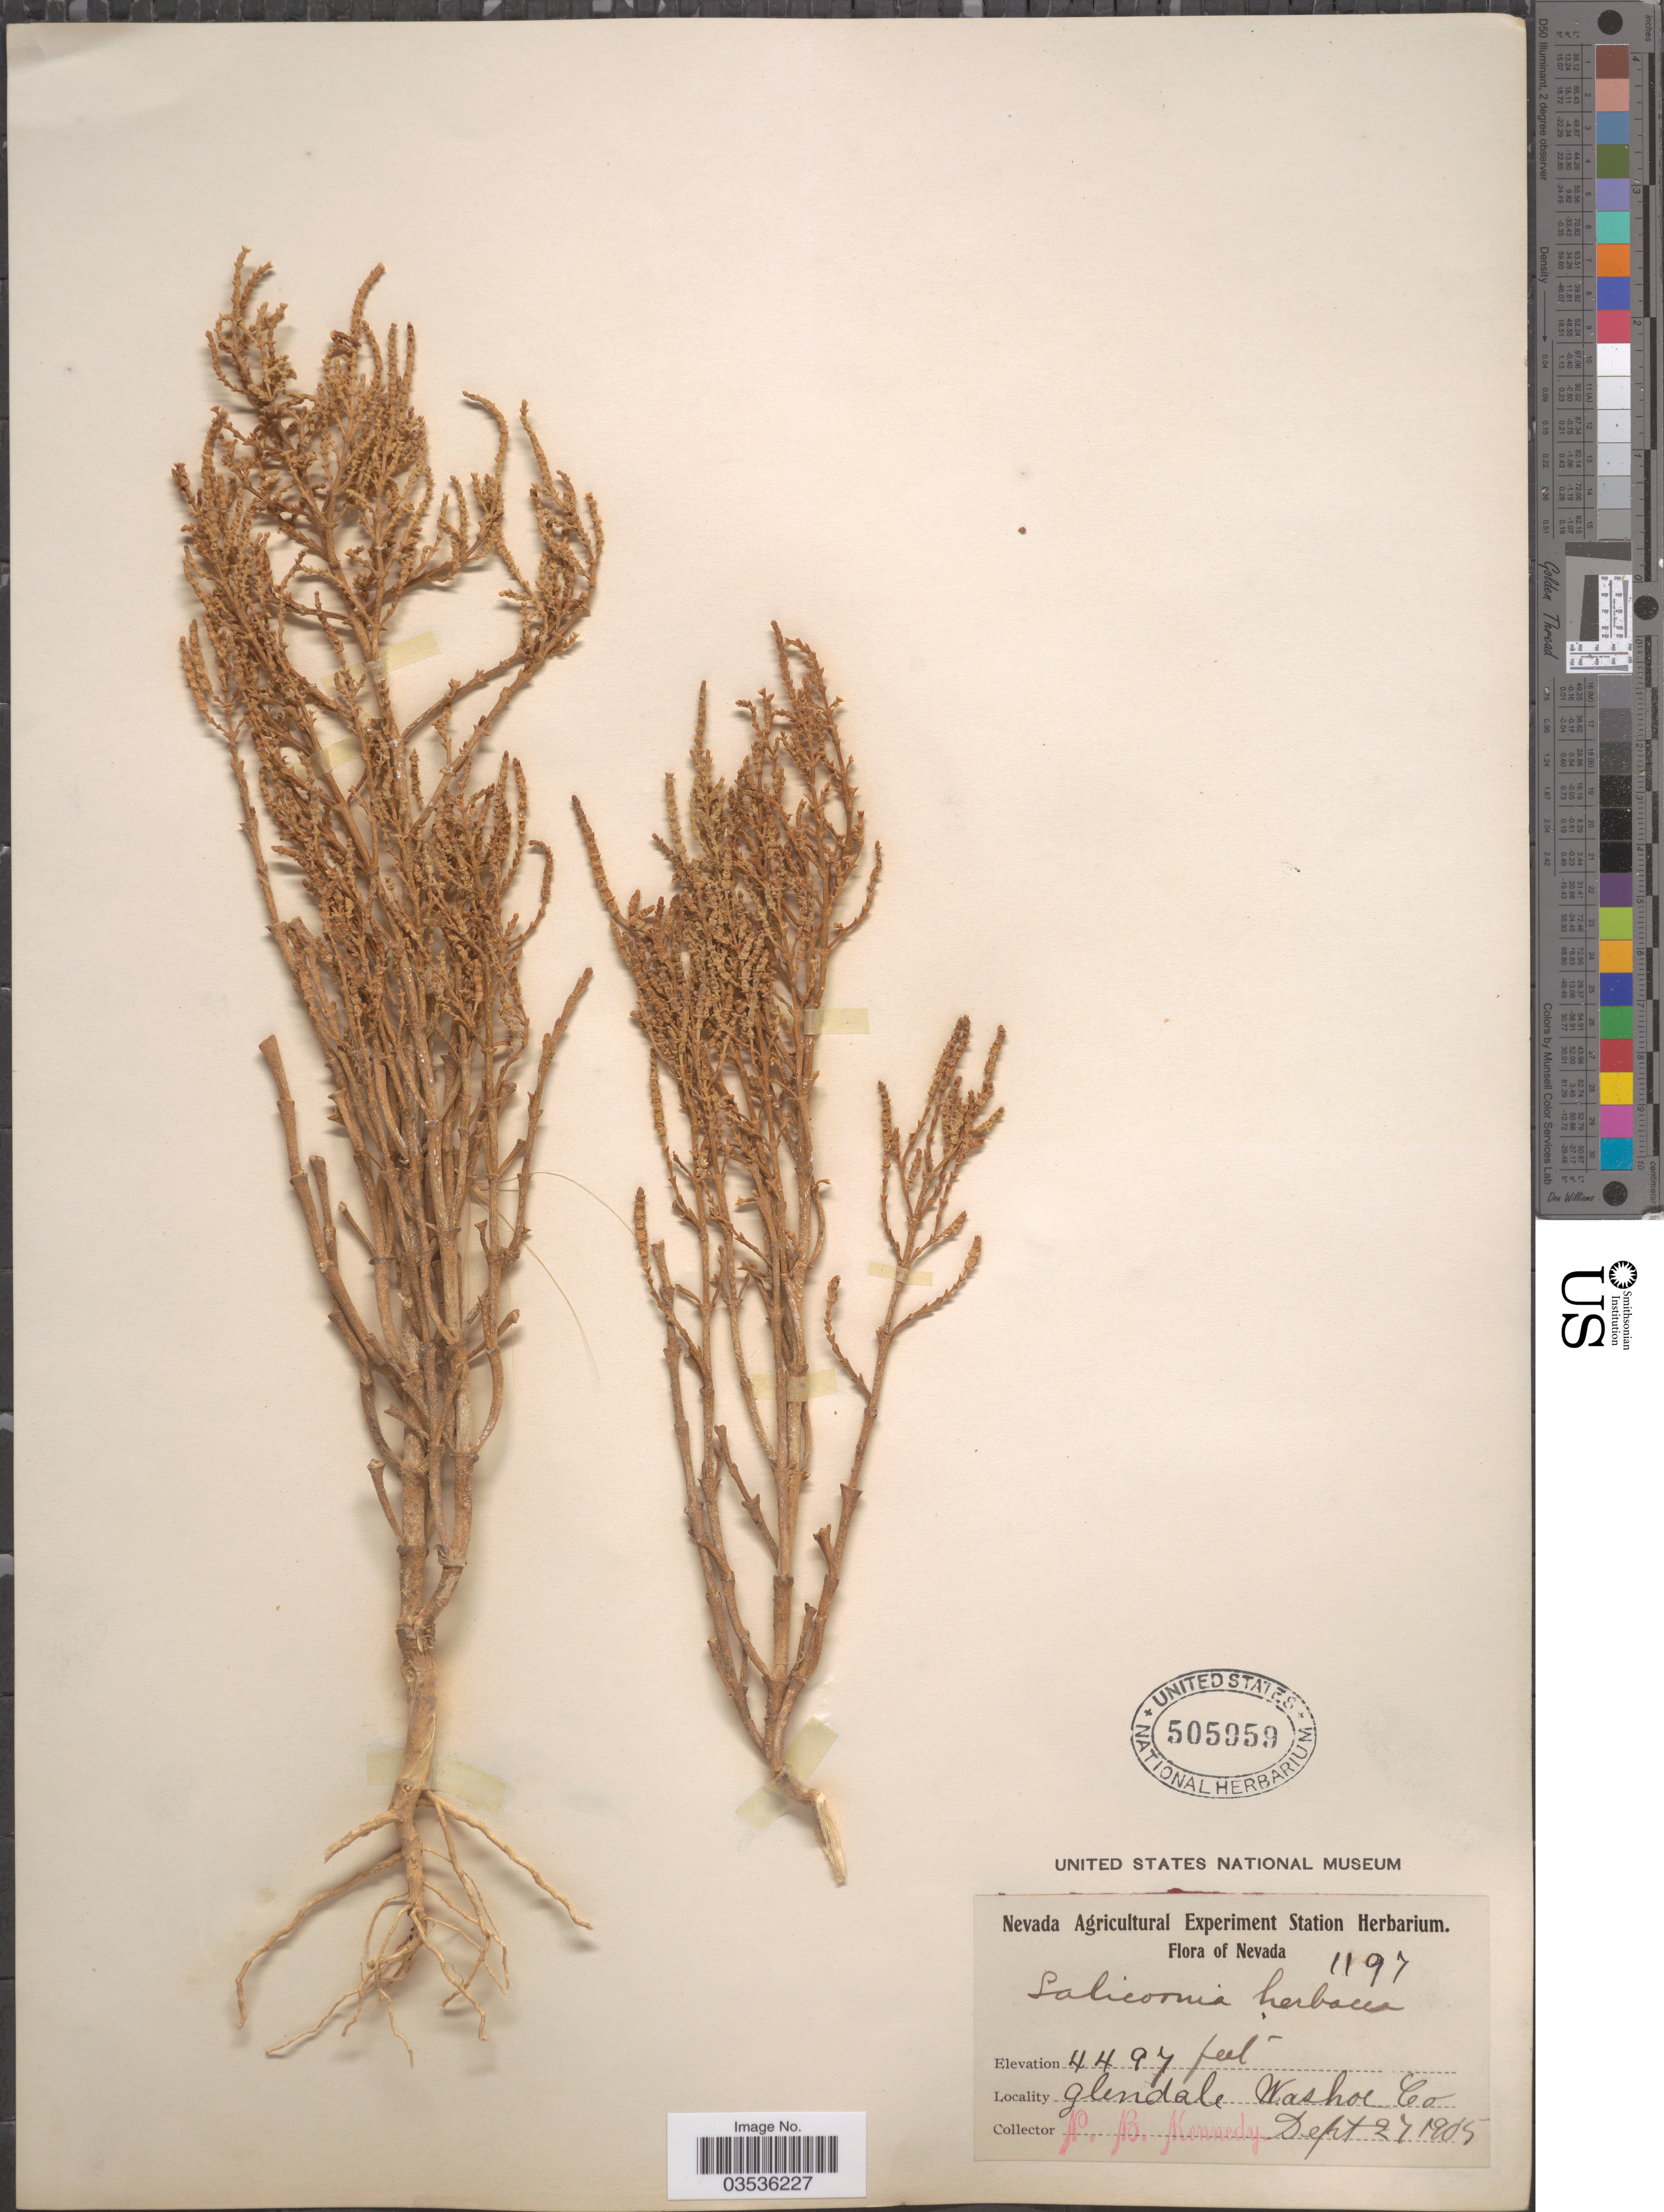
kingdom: Plantae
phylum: Tracheophyta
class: Magnoliopsida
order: Caryophyllales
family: Amaranthaceae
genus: Salicornia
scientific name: Salicornia rubra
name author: A. Nelson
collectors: P. B. Kennedy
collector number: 1197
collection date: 1905-09-27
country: United States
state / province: Nevada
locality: Glendale Washoe Co.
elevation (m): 1371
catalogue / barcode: US 505959